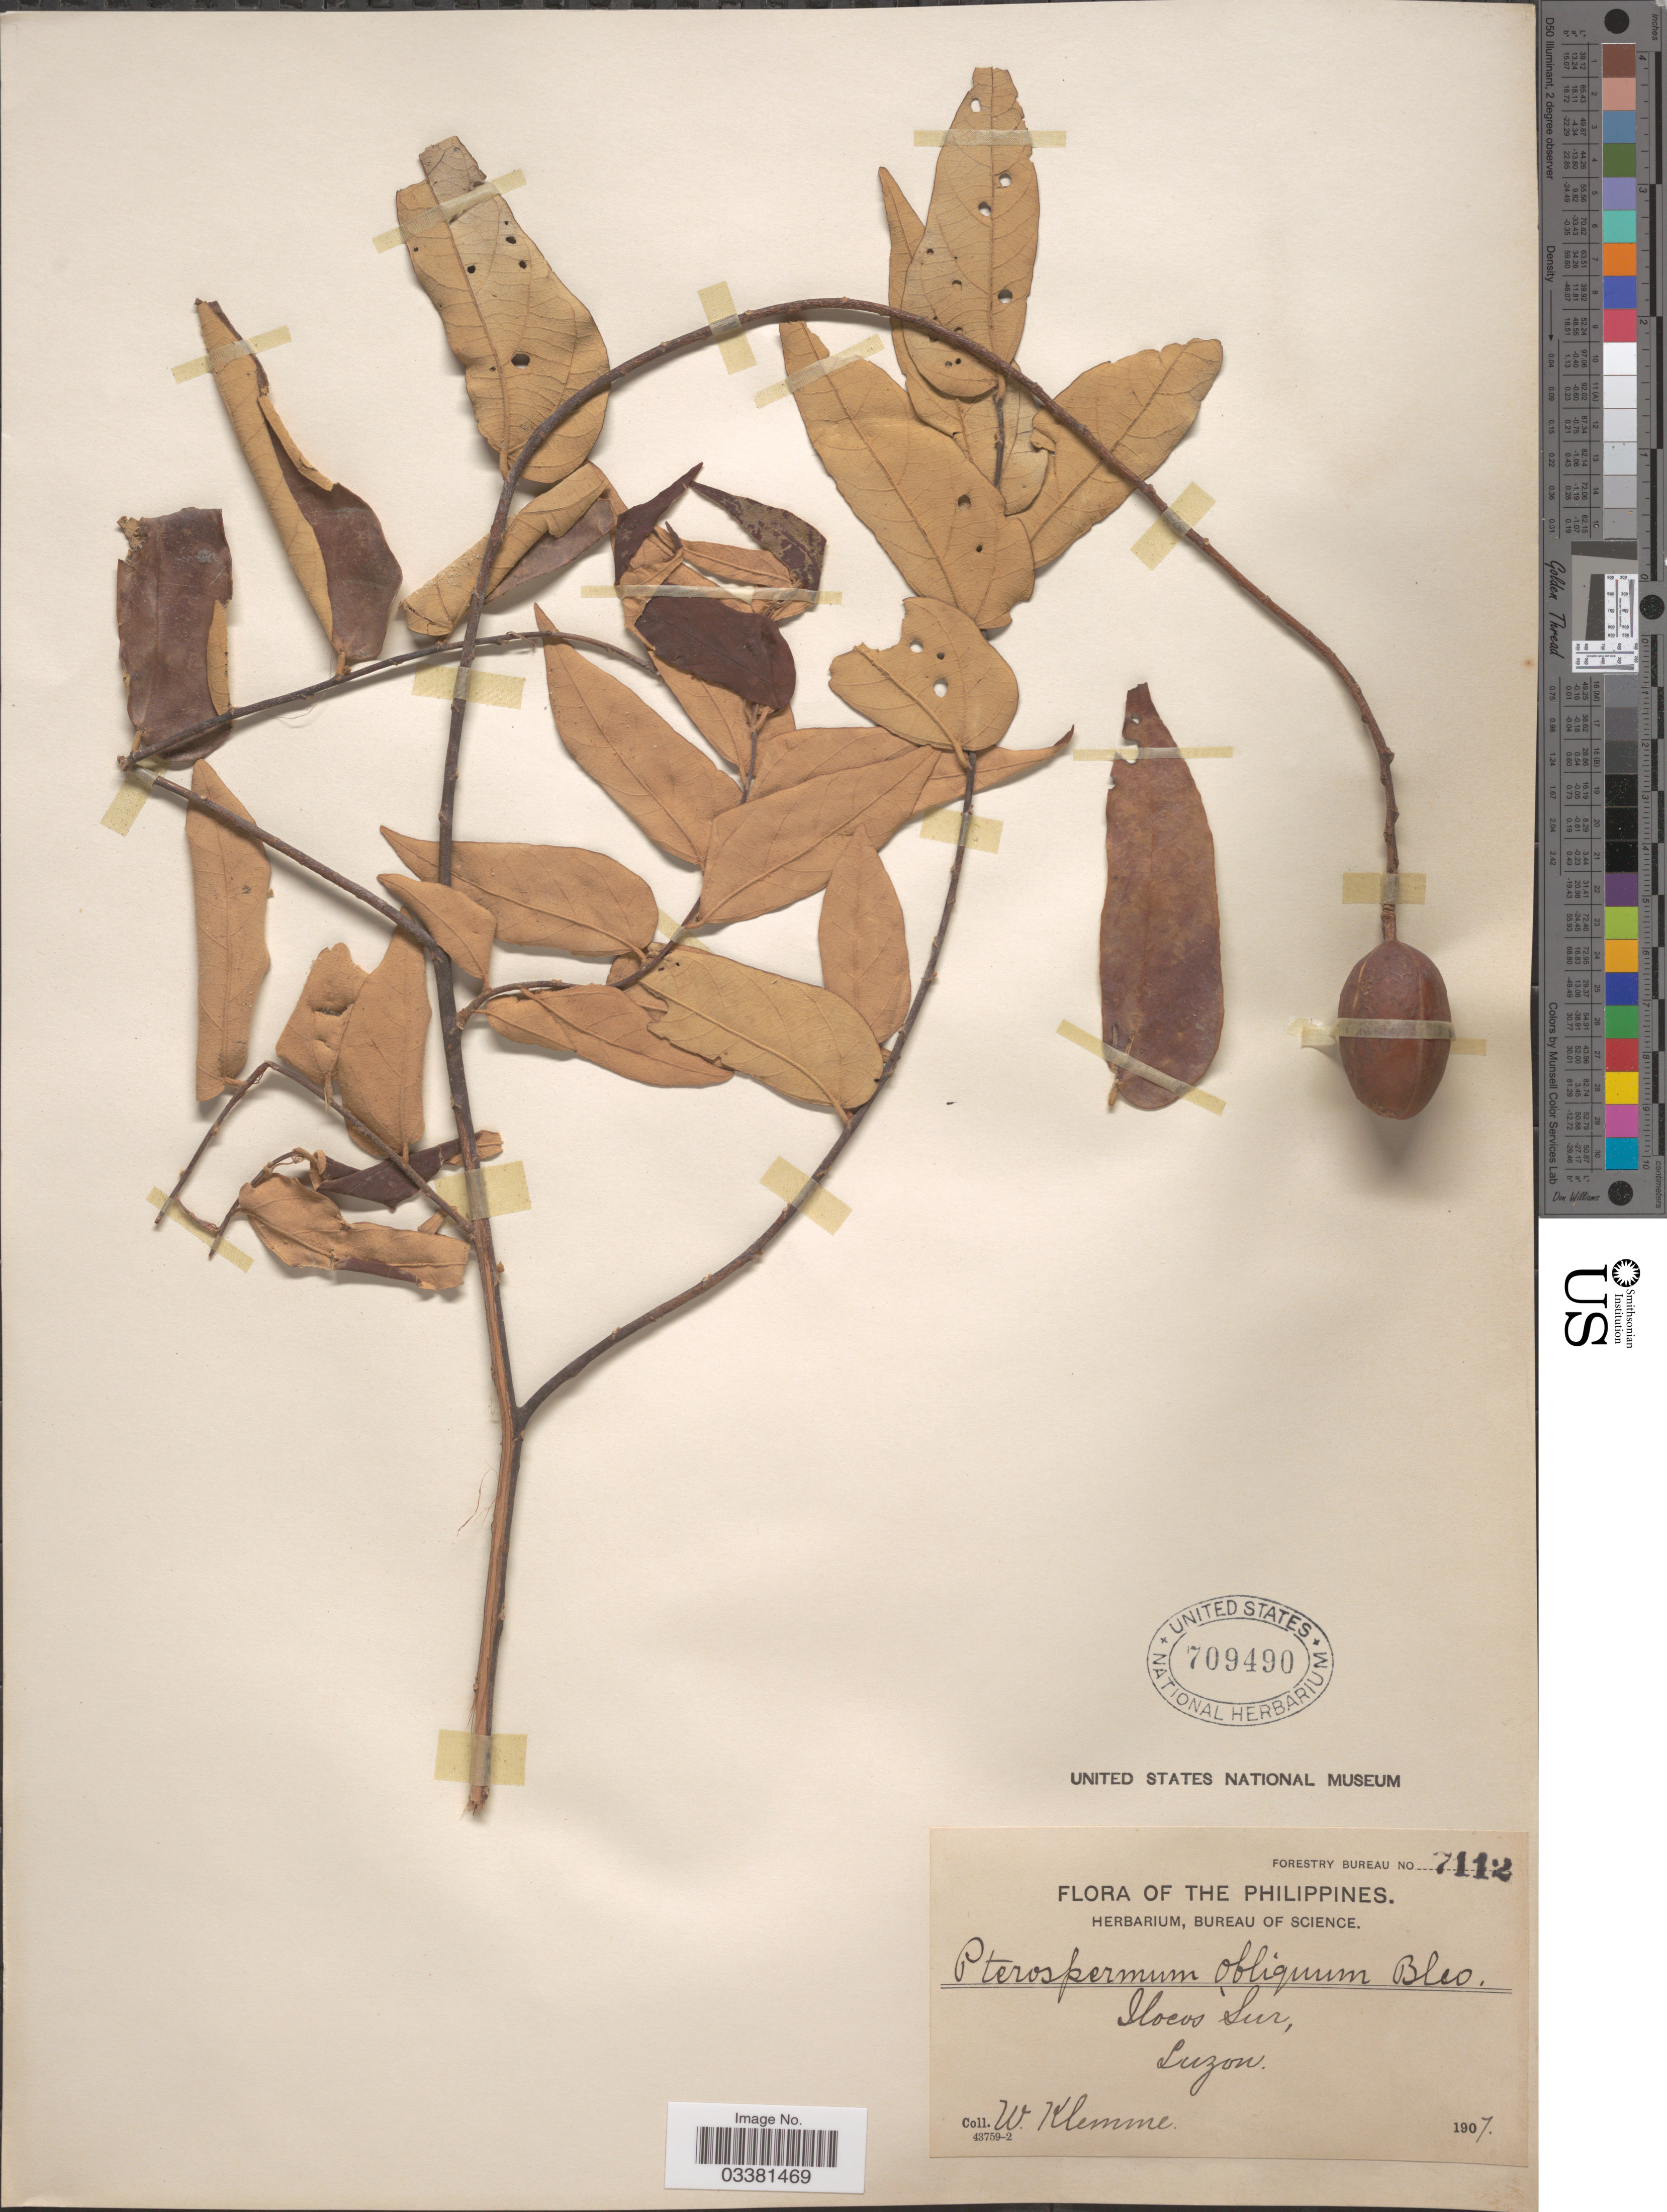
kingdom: Plantae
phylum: Tracheophyta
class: Magnoliopsida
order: Malvales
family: Malvaceae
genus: Pterospermum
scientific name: Pterospermum obliquum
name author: Blanco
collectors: W. Klemme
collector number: Forestry Bureau 7112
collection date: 1907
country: Philippines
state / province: Ilocos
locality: Ilocos Sur, Luzon.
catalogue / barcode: US 709490